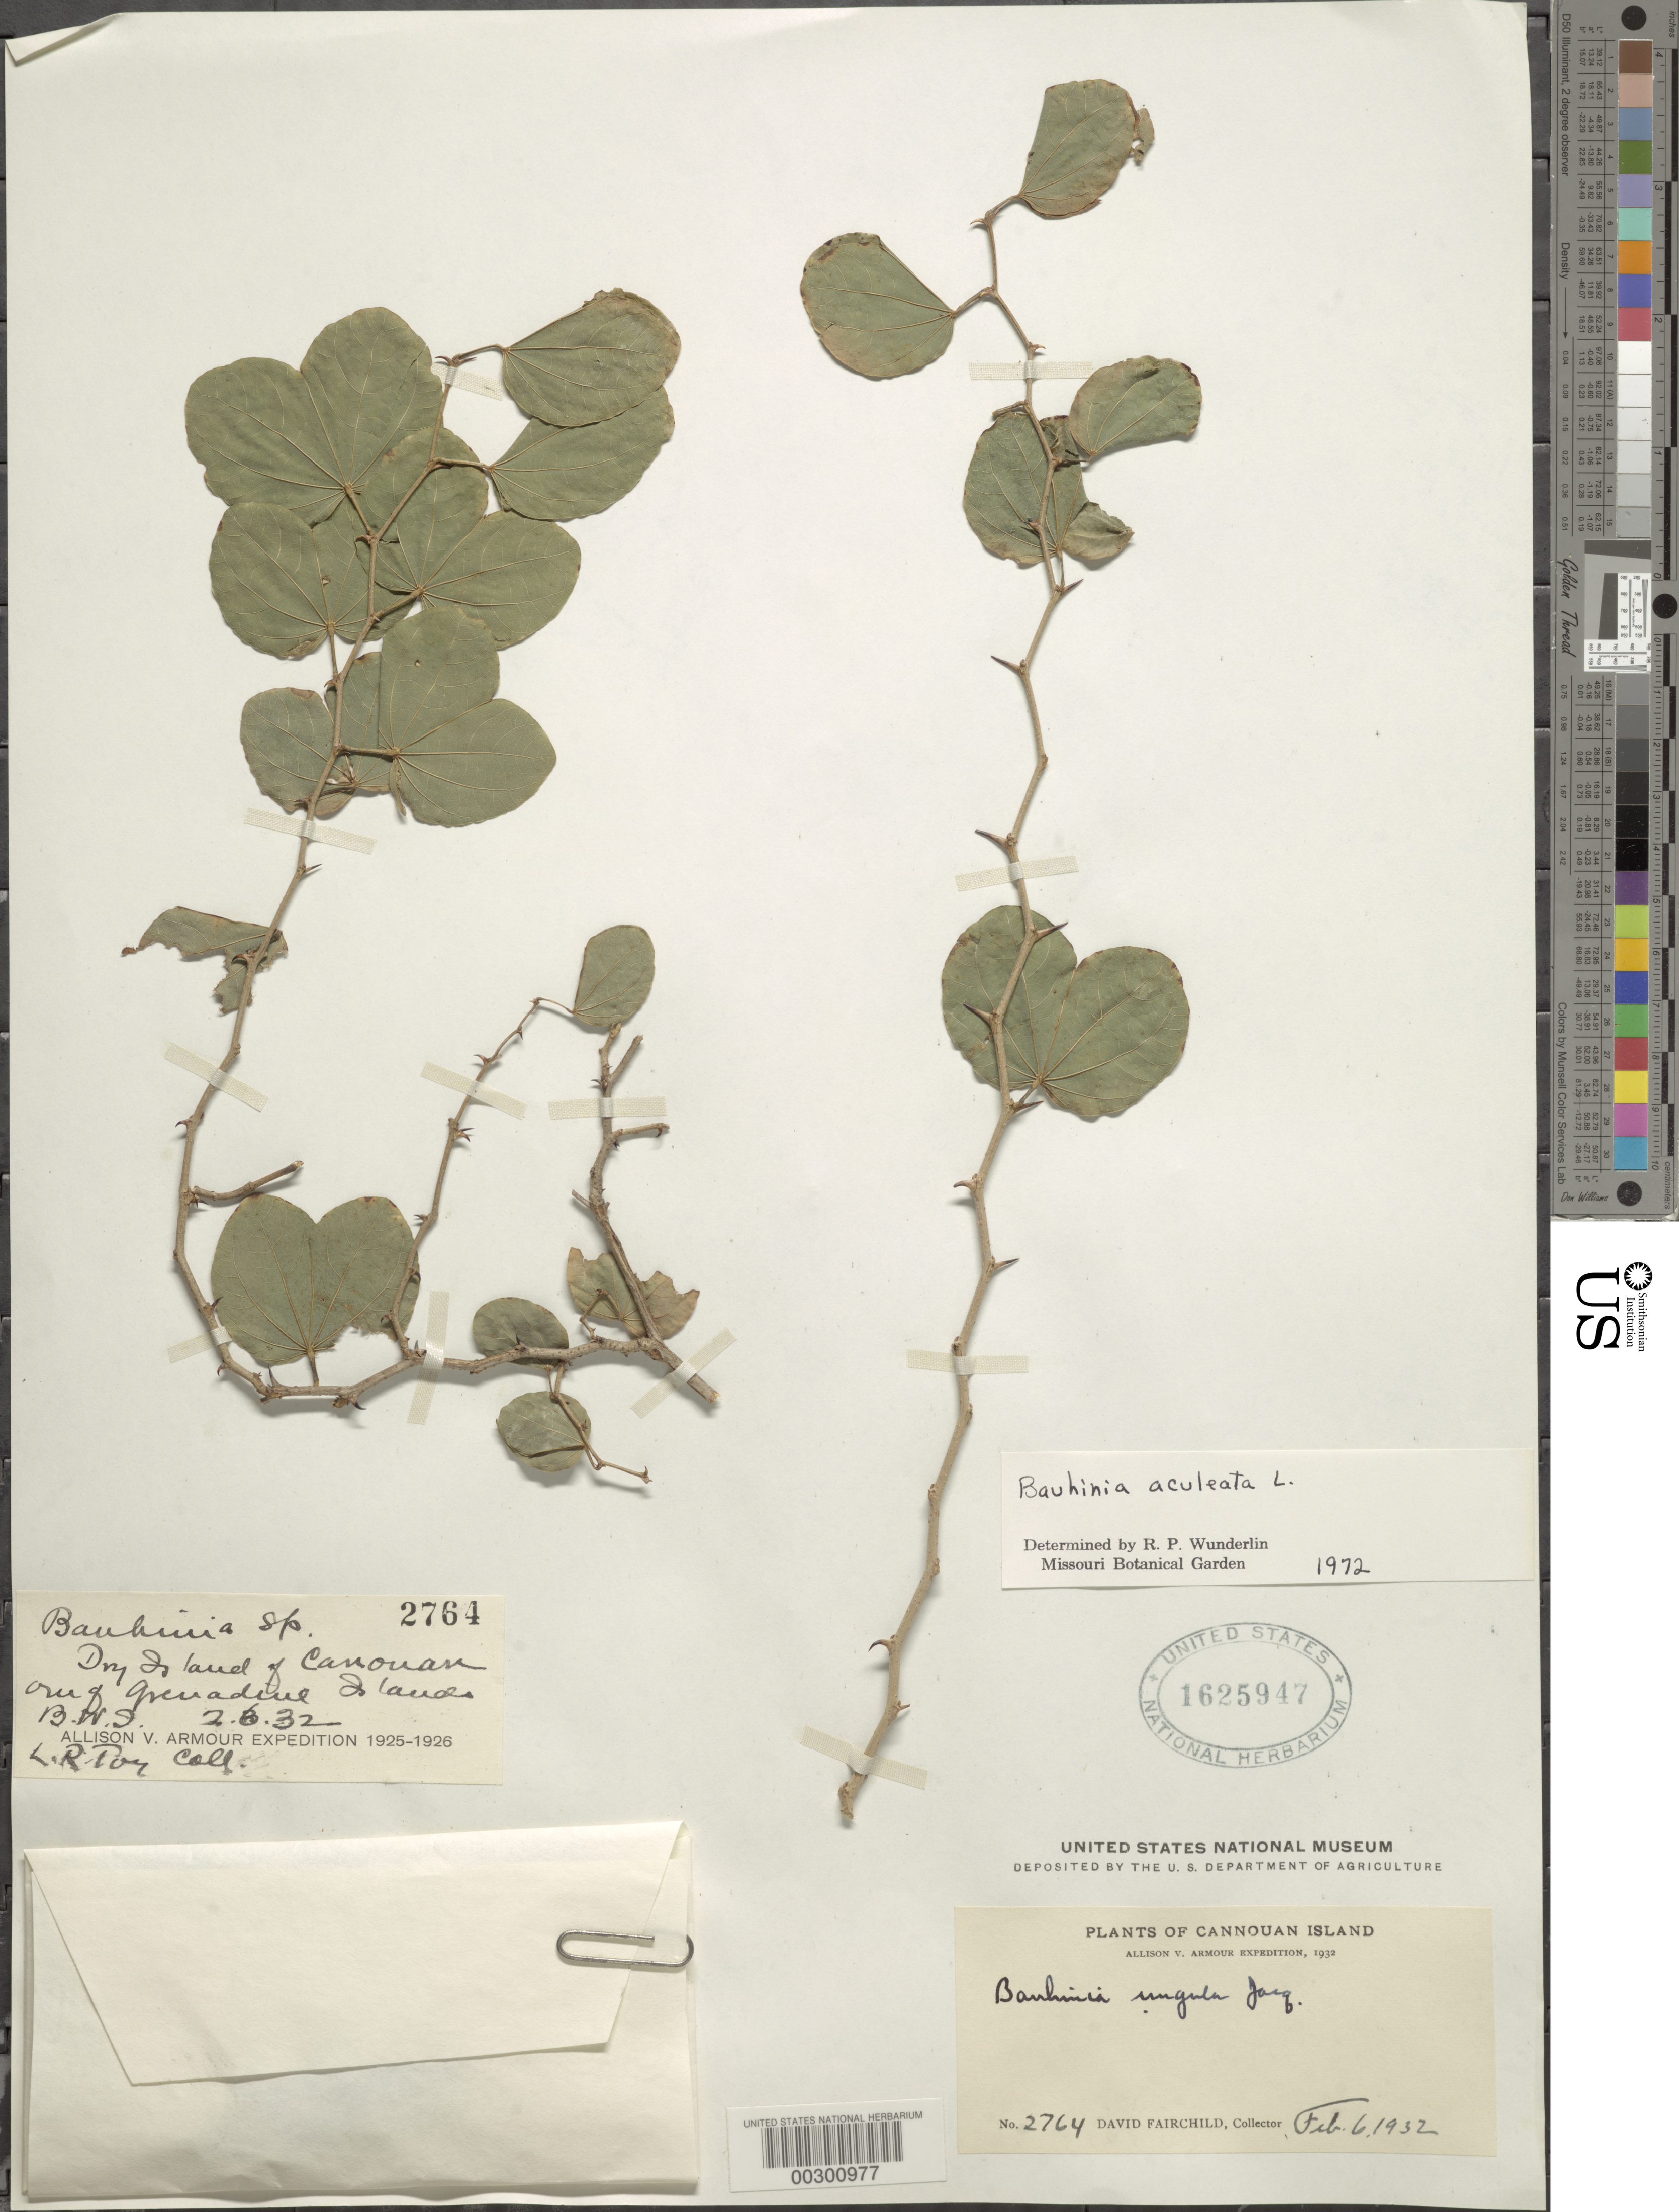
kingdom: Plantae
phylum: Tracheophyta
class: Magnoliopsida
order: Fabales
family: Fabaceae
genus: Bauhinia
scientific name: Bauhinia aculeata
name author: L.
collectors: L. Tor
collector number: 2764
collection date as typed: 06 Feb 1932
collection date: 1932-02-06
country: St. Vincent - Grenadines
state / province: Grenadines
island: Canouan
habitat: Dry island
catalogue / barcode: US 1625947